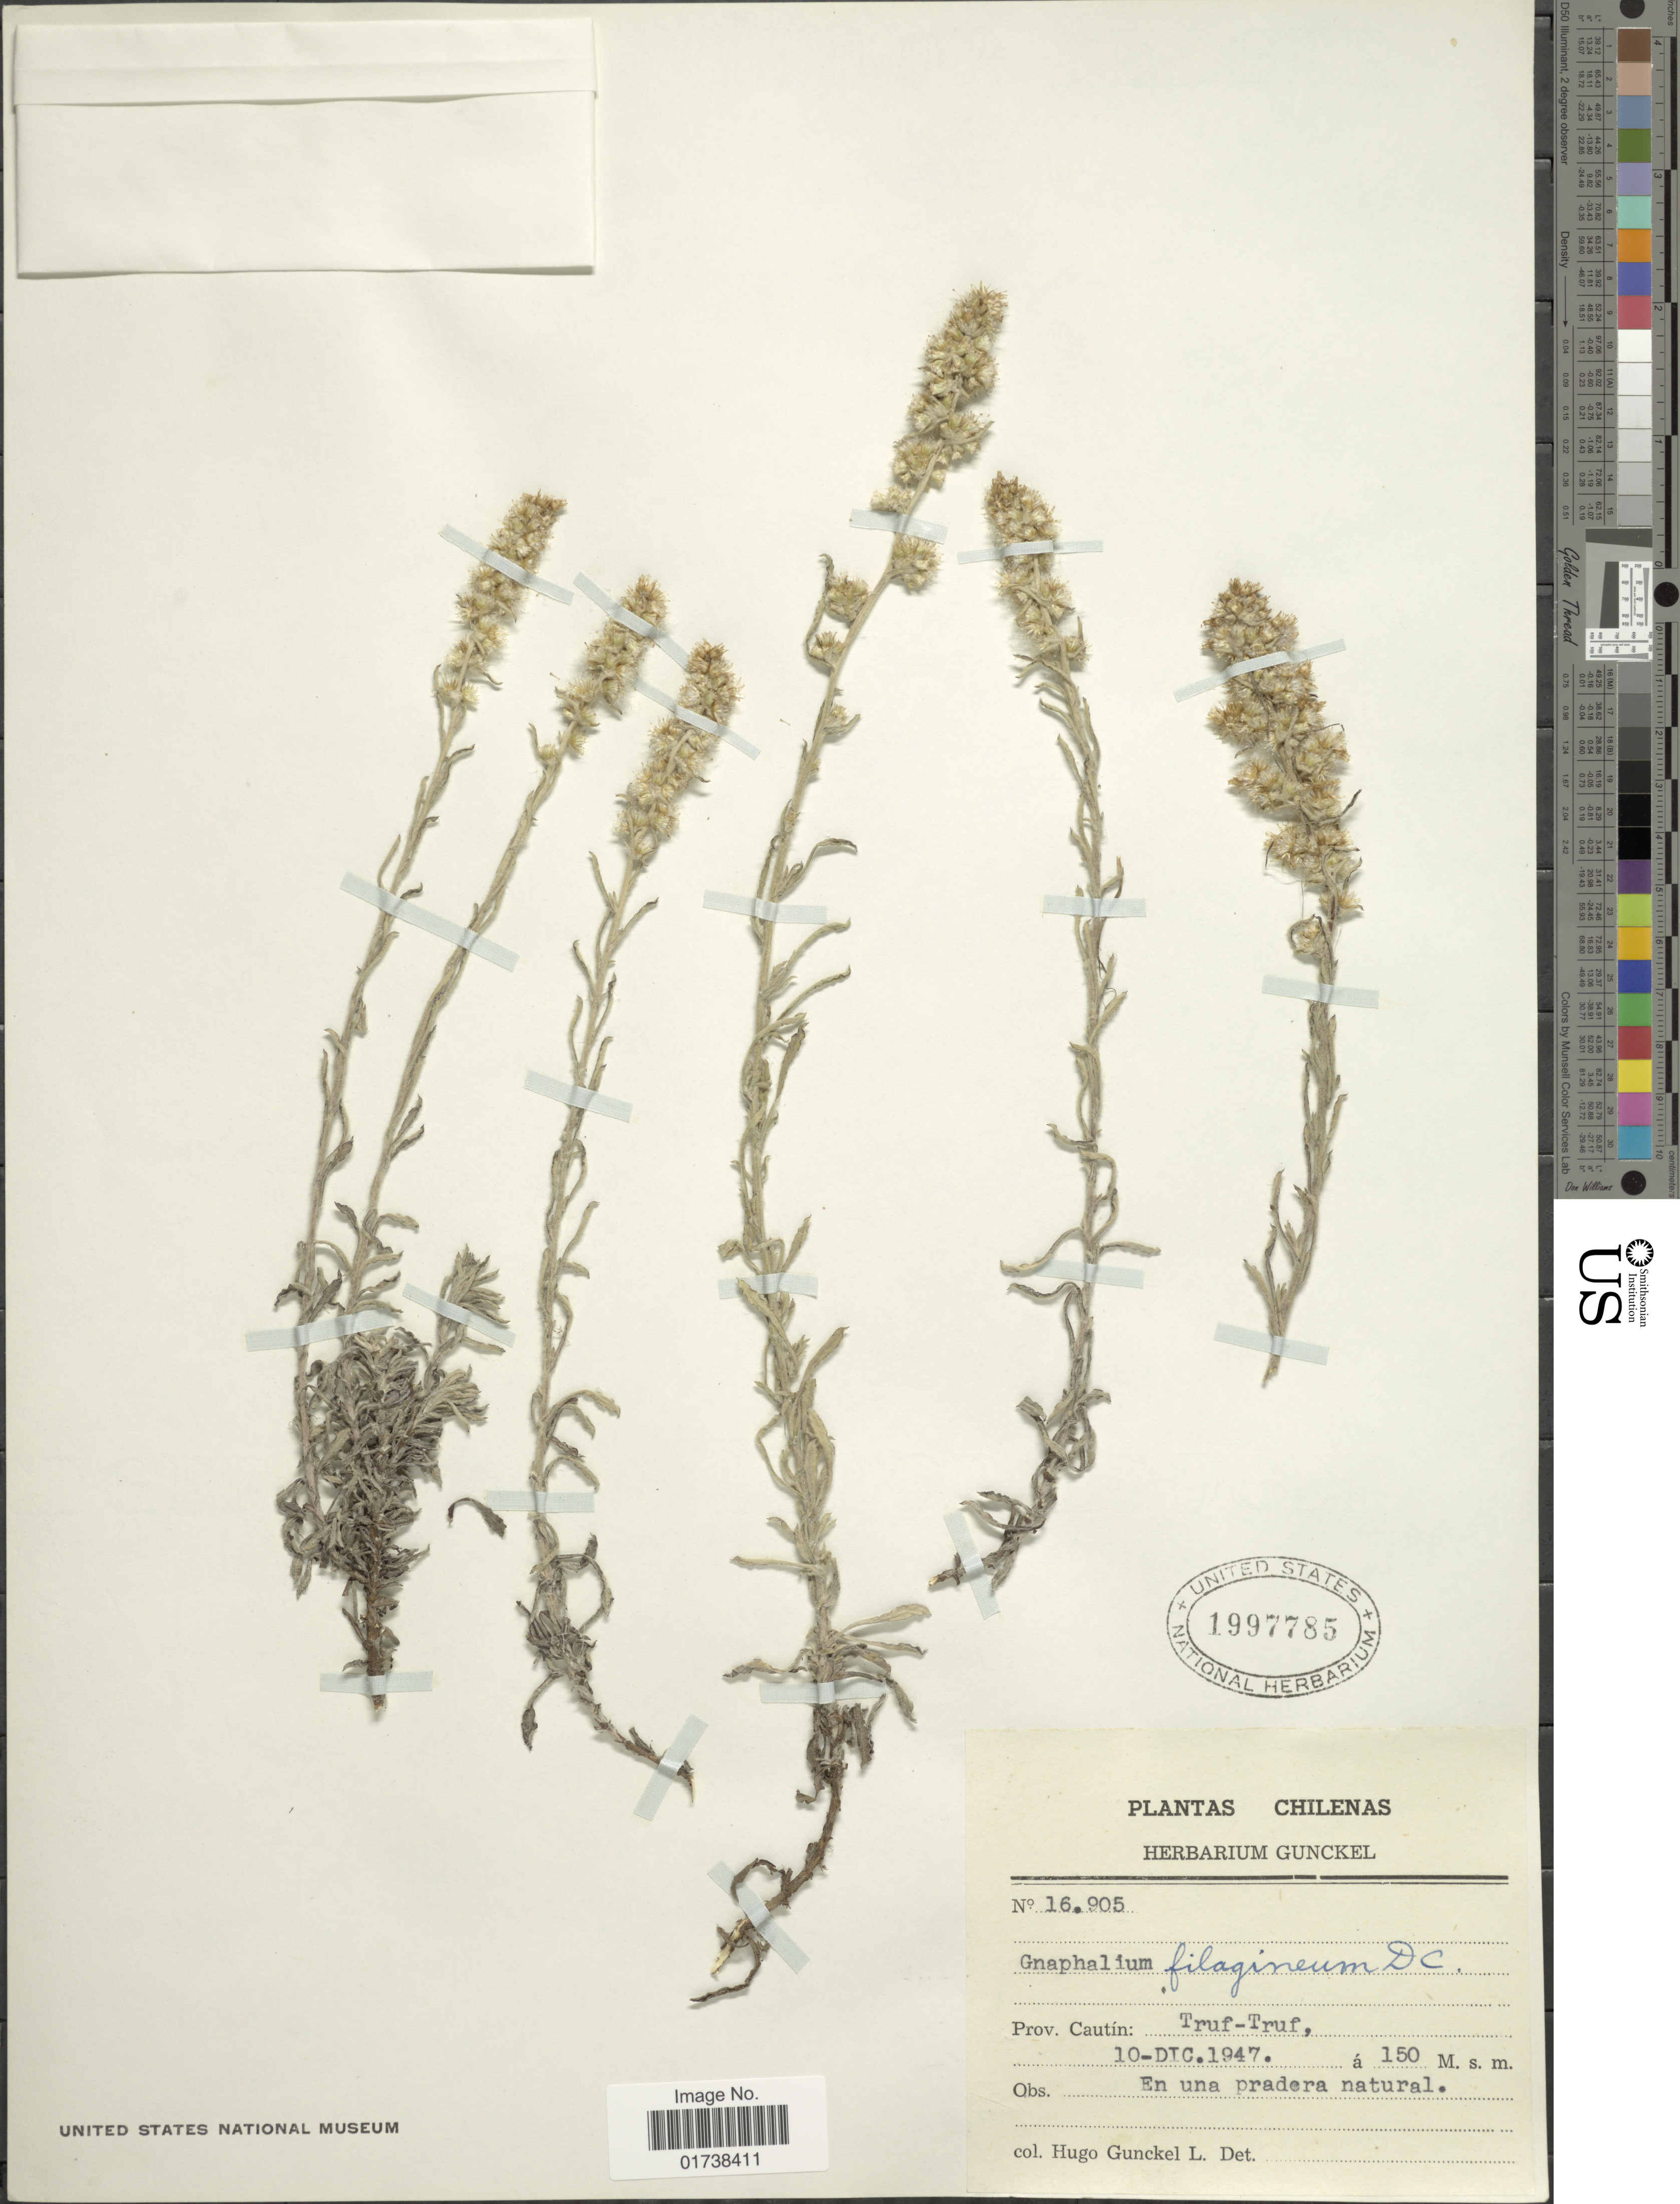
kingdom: Plantae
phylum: Tracheophyta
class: Magnoliopsida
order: Asterales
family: Asteraceae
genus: Gamochaeta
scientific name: Gamochaeta filaginea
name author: (DC.) Cabrera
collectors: H. Gunckel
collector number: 16905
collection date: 1947-12-10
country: Chile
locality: Cautin: Truf-Truf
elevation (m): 150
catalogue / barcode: US 1997785